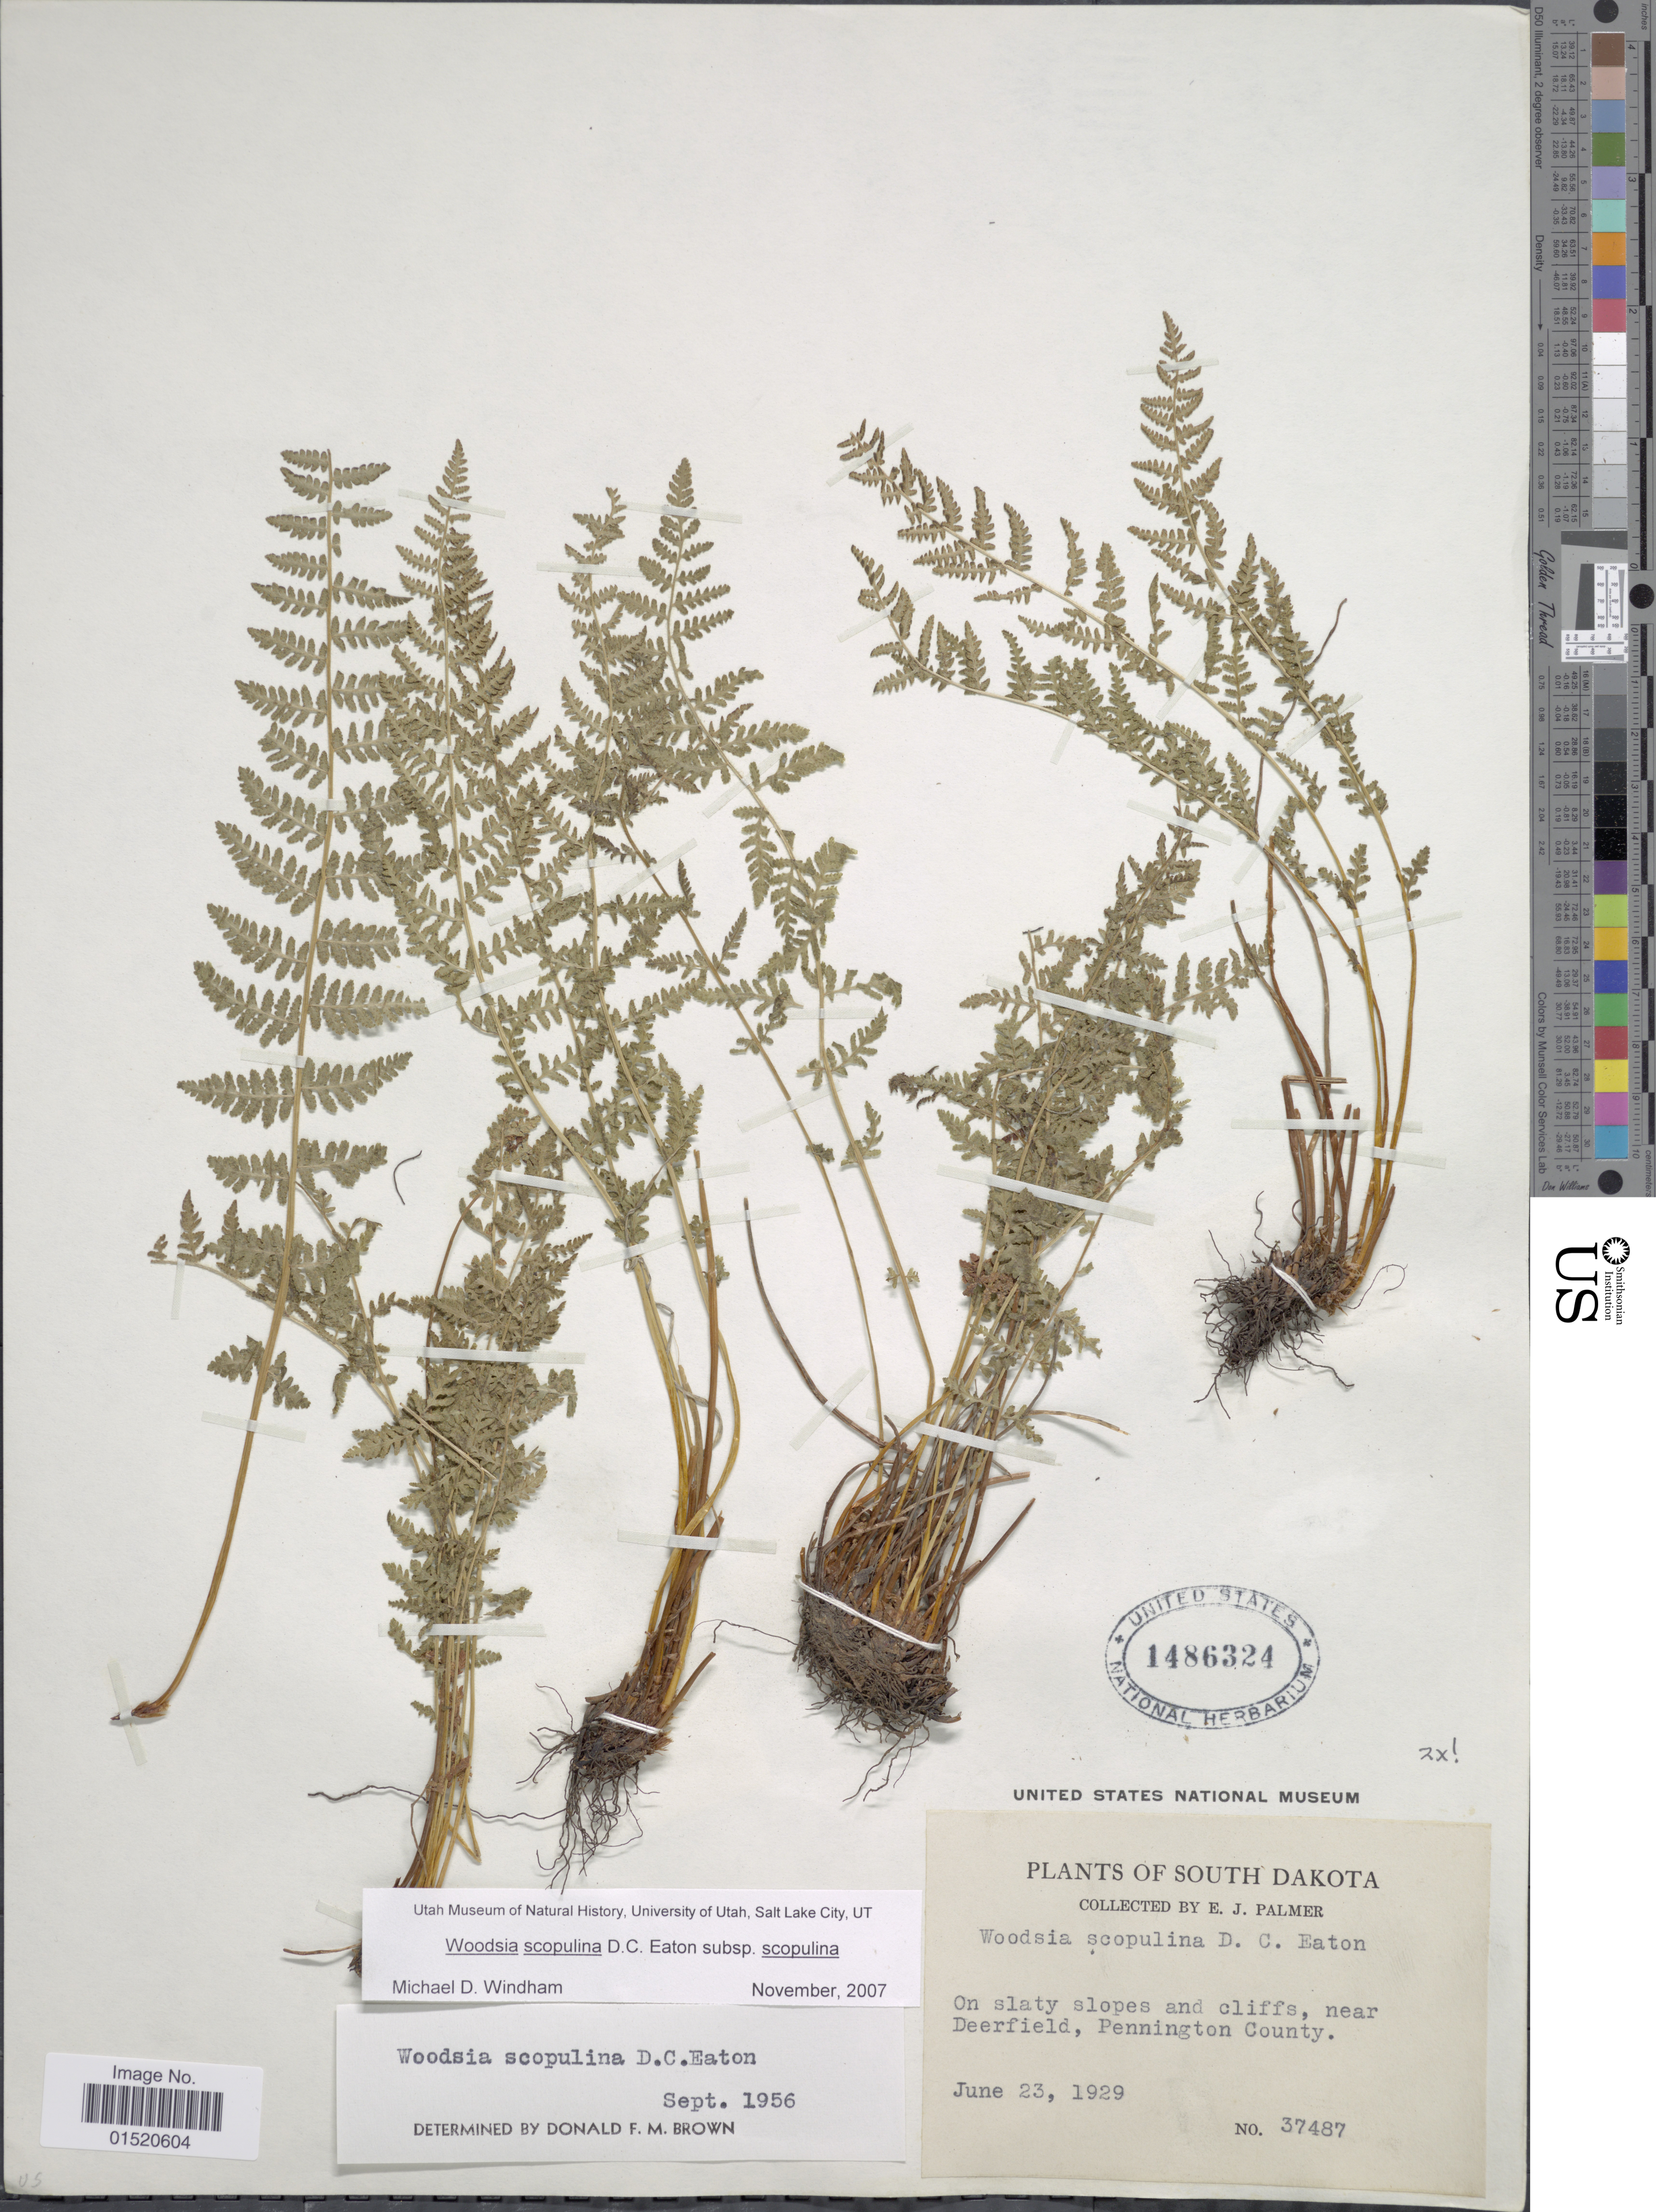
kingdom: Plantae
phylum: Tracheophyta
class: Polypodiopsida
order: Polypodiales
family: Woodsiaceae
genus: Woodsia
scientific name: Woodsia scopulina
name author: D.C. Eaton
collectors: E. J. Palmer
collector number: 37487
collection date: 1929-06-23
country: United States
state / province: South Dakota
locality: On slaty slopes and cliffs, near Deerfield, Pennington County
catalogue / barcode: US 1486324